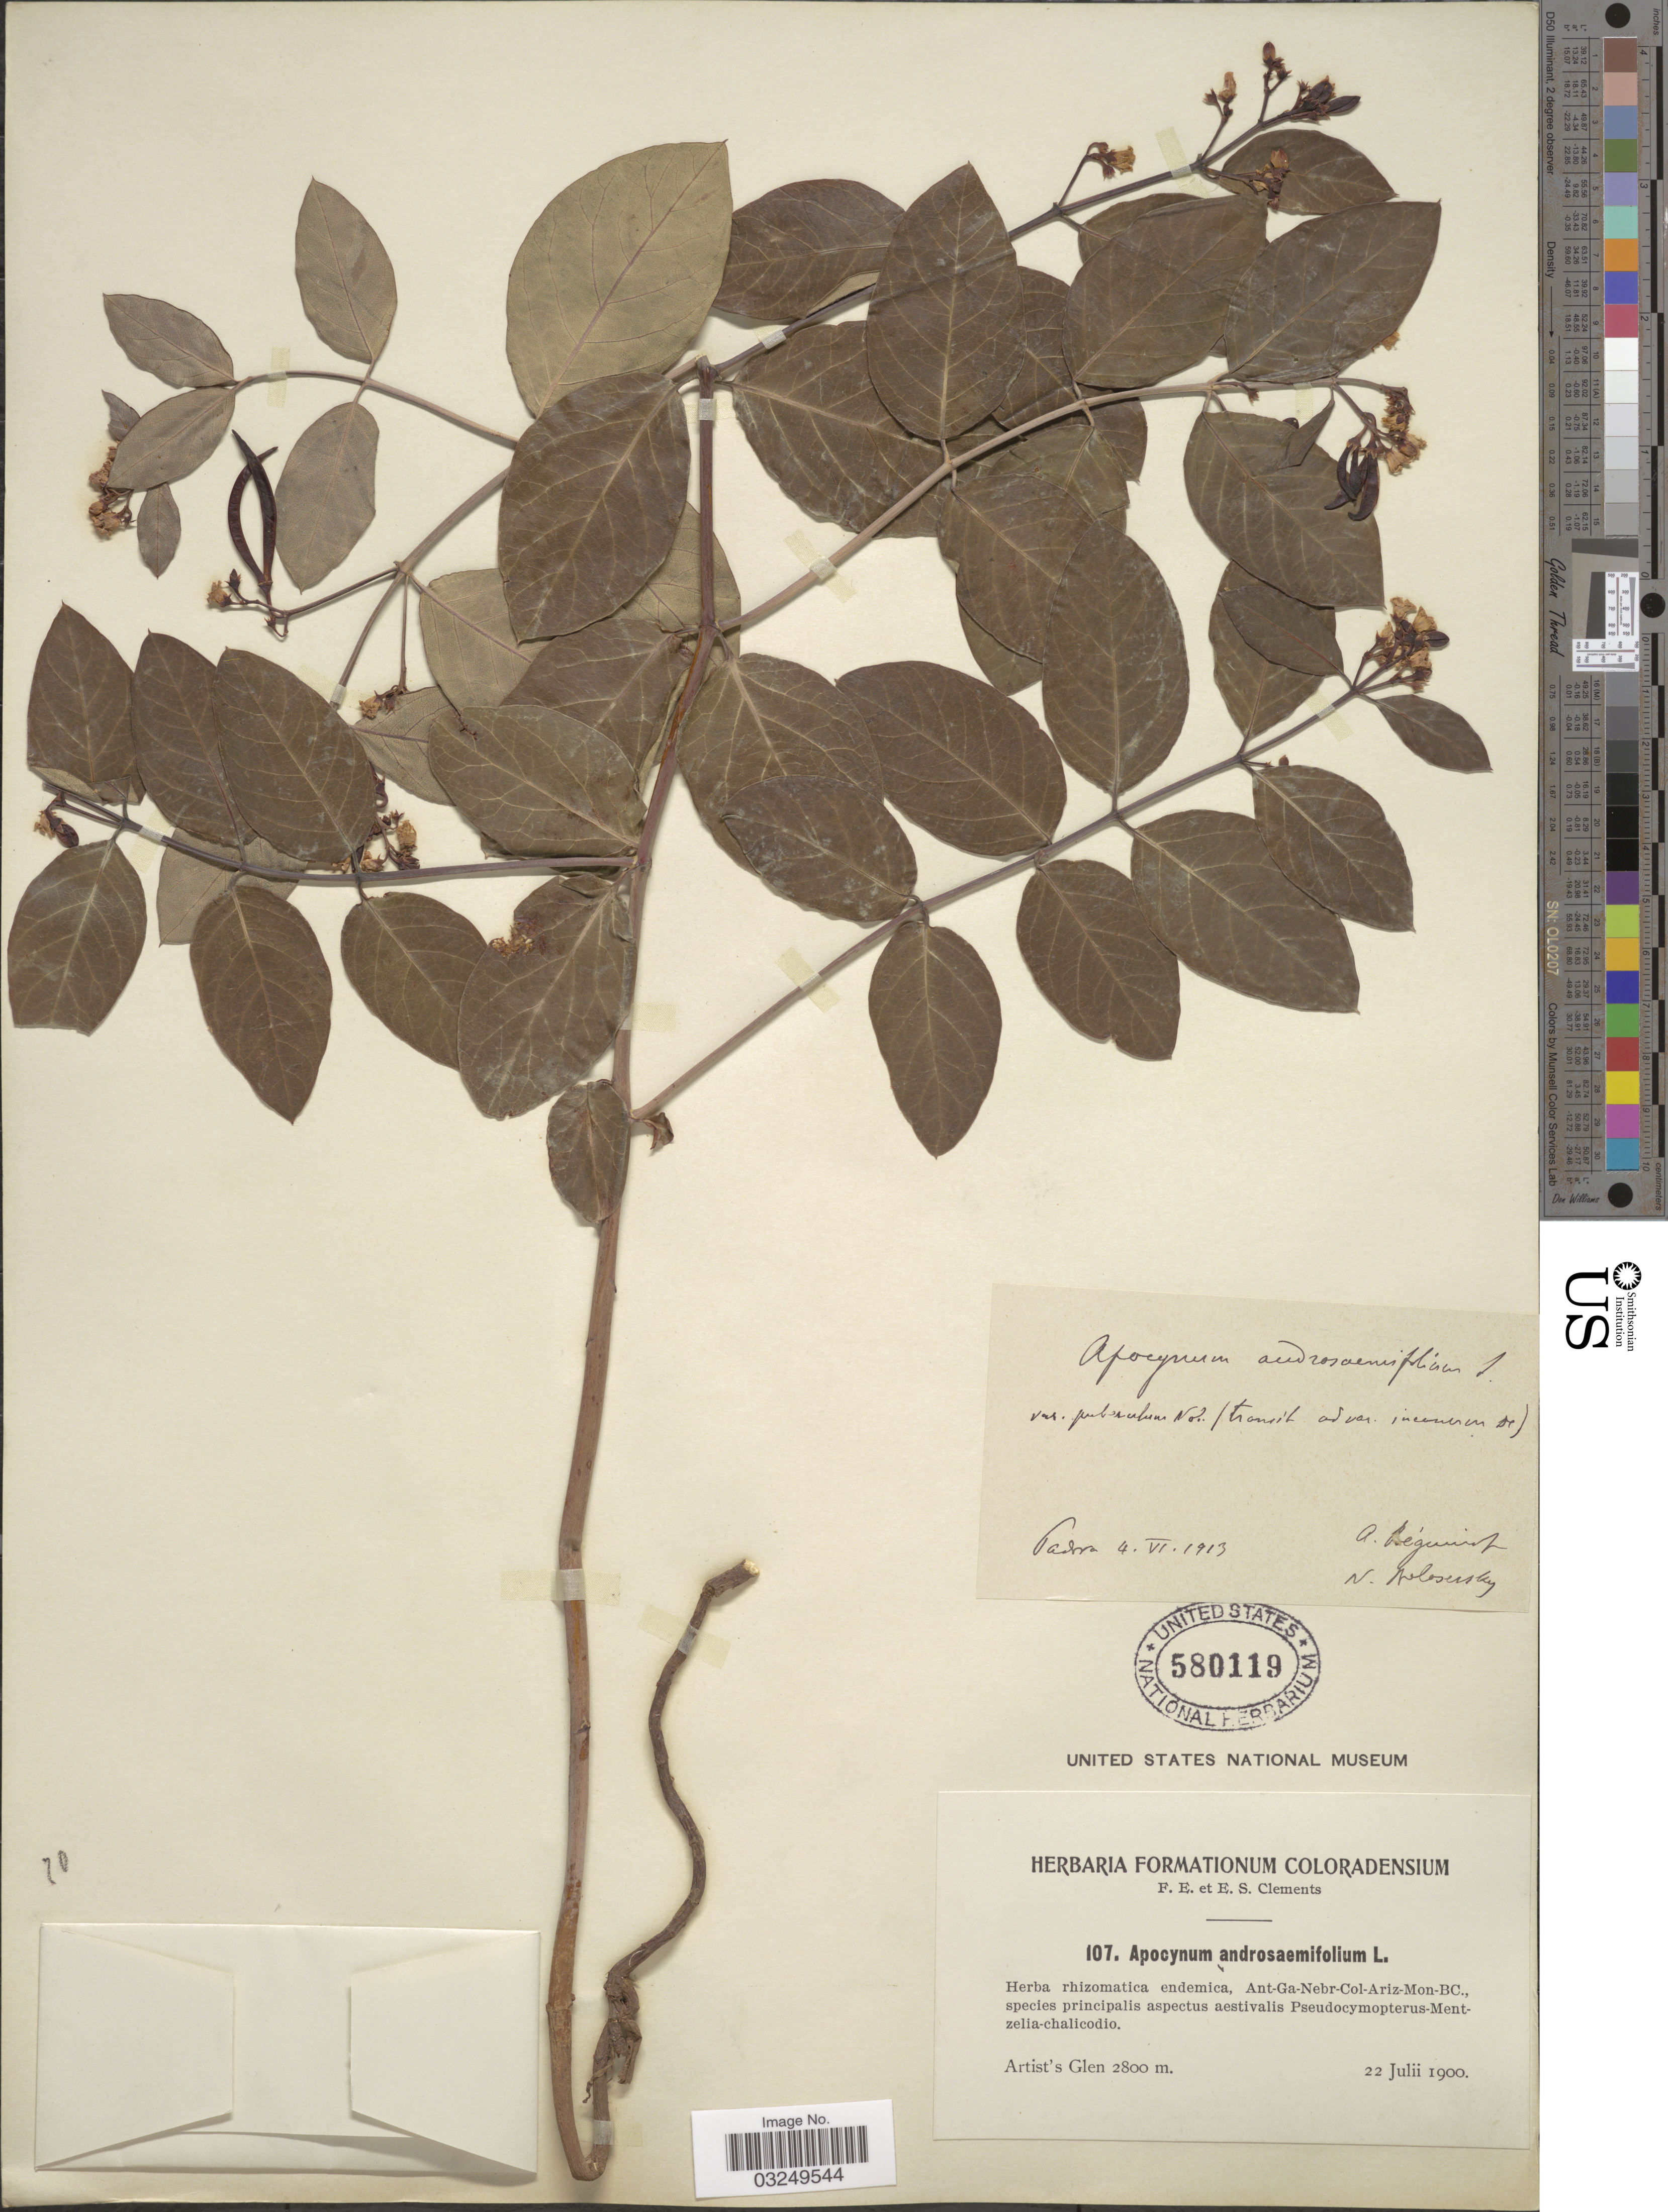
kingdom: Plantae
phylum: Tracheophyta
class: Magnoliopsida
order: Gentianales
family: Apocynaceae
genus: Apocynum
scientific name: Apocynum androsaemifolium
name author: L.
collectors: F. E. Clements & E. S. Clements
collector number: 107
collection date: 1900-07-22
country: United States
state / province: Colorado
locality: Artist's Glen.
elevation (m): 2800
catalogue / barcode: US 580119